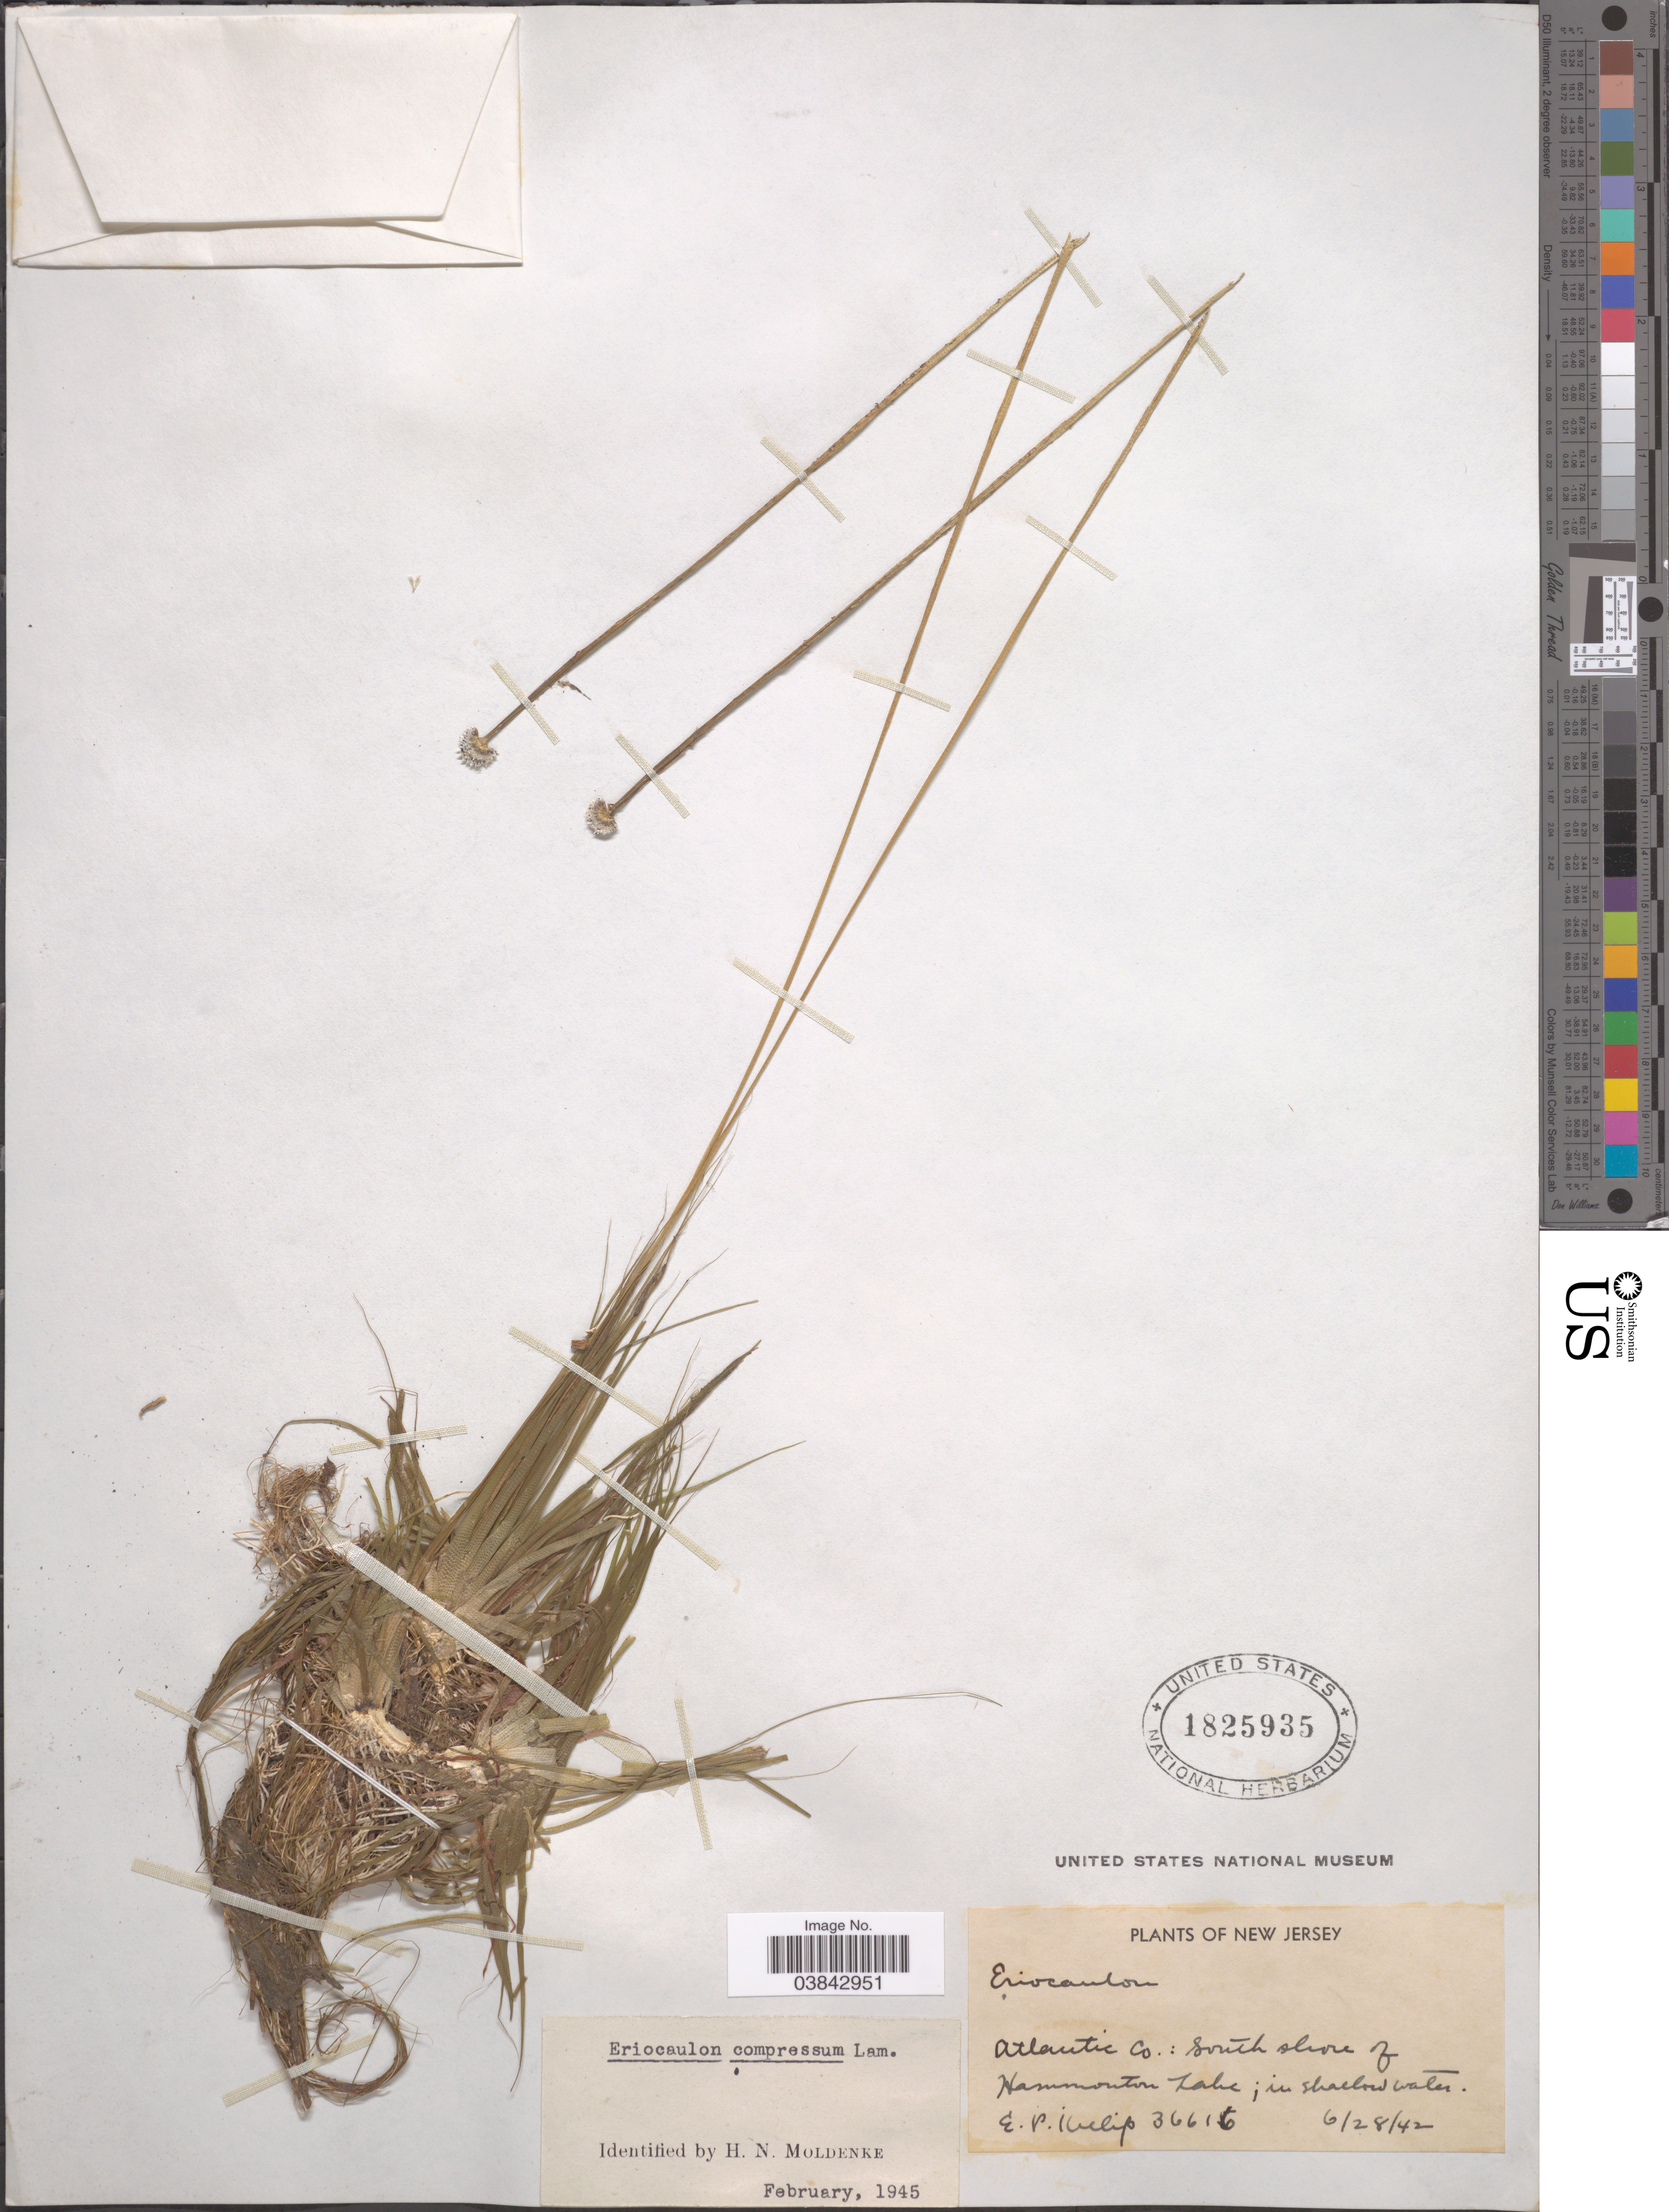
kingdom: Plantae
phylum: Tracheophyta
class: Liliopsida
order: Poales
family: Eriocaulaceae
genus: Eriocaulon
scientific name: Eriocaulon compressum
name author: Lam.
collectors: E. P. Killip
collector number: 36616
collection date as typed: Transcribed d/m/y: 28/6/42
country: United States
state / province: New Jersey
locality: Atlantic Co.: South shore of Hammonton Lake.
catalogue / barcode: US 1825935